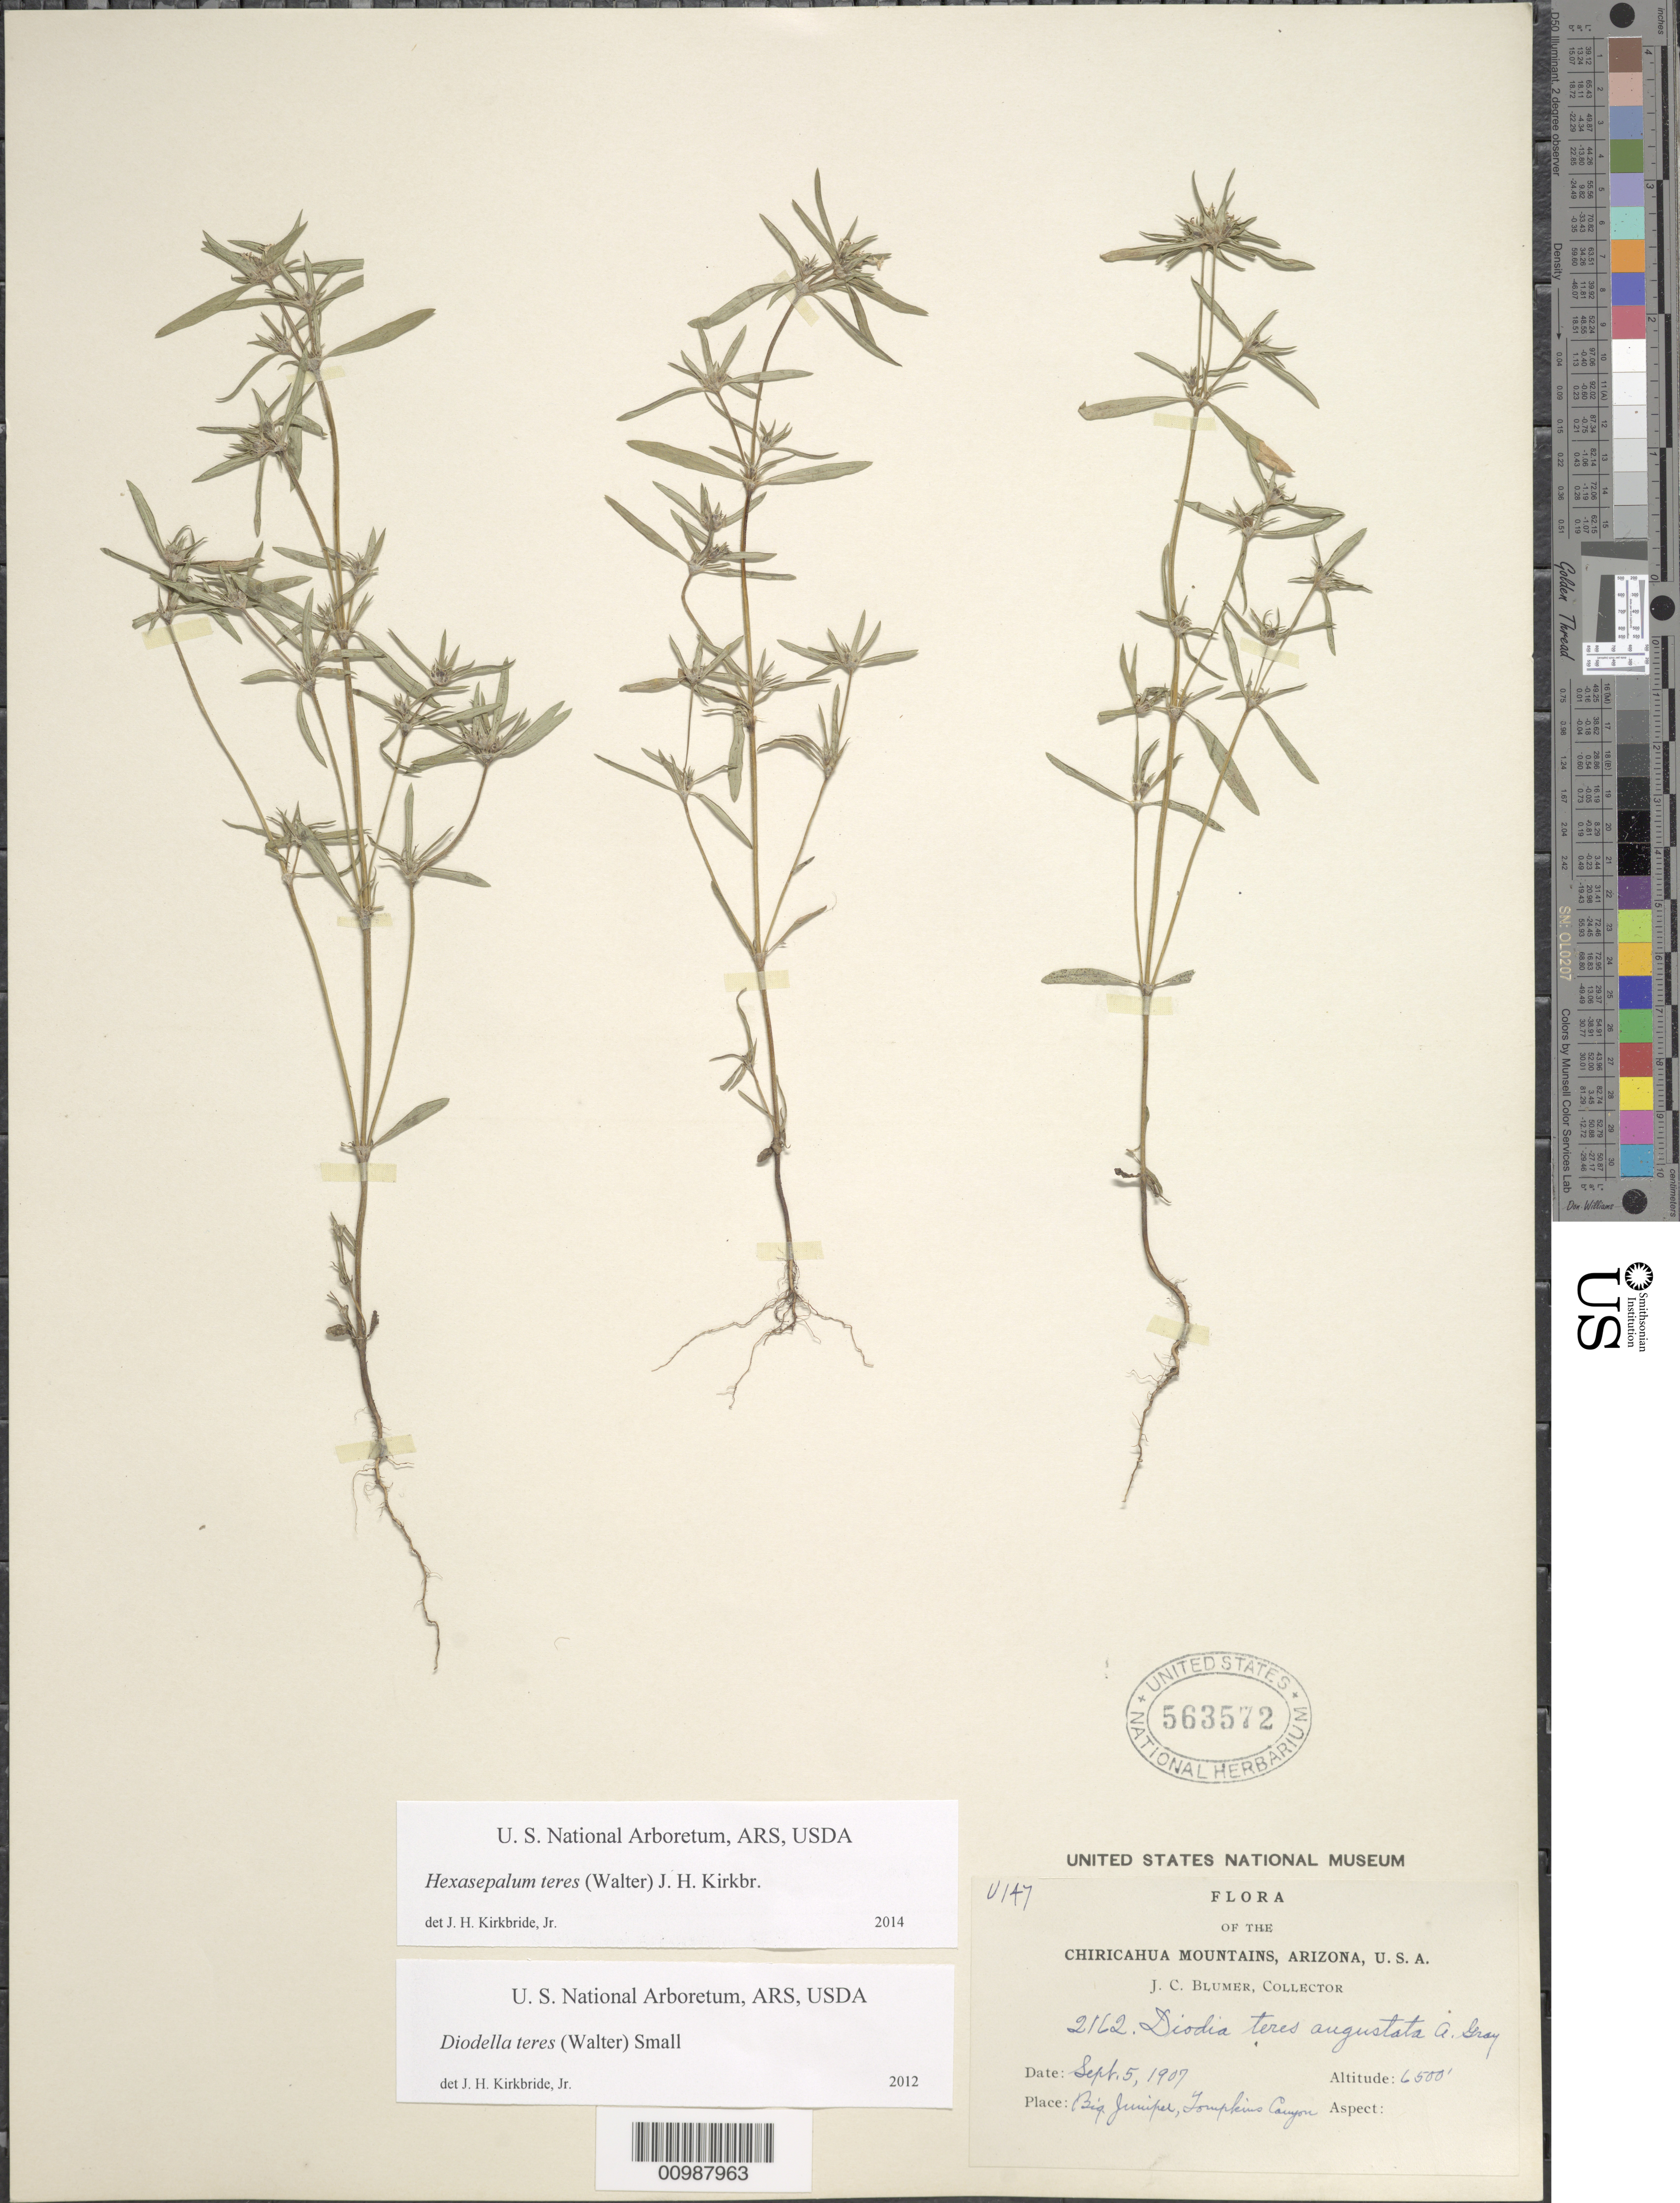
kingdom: Plantae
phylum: Tracheophyta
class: Magnoliopsida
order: Gentianales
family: Rubiaceae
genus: Diodia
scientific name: Diodia teres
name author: Walter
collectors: J. C. Blumer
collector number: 2162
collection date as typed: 05 Sep 1907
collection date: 1907-09-05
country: United States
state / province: Arizona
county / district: Cochise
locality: Chiricahua Mountains; Big Juniper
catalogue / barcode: US 563572